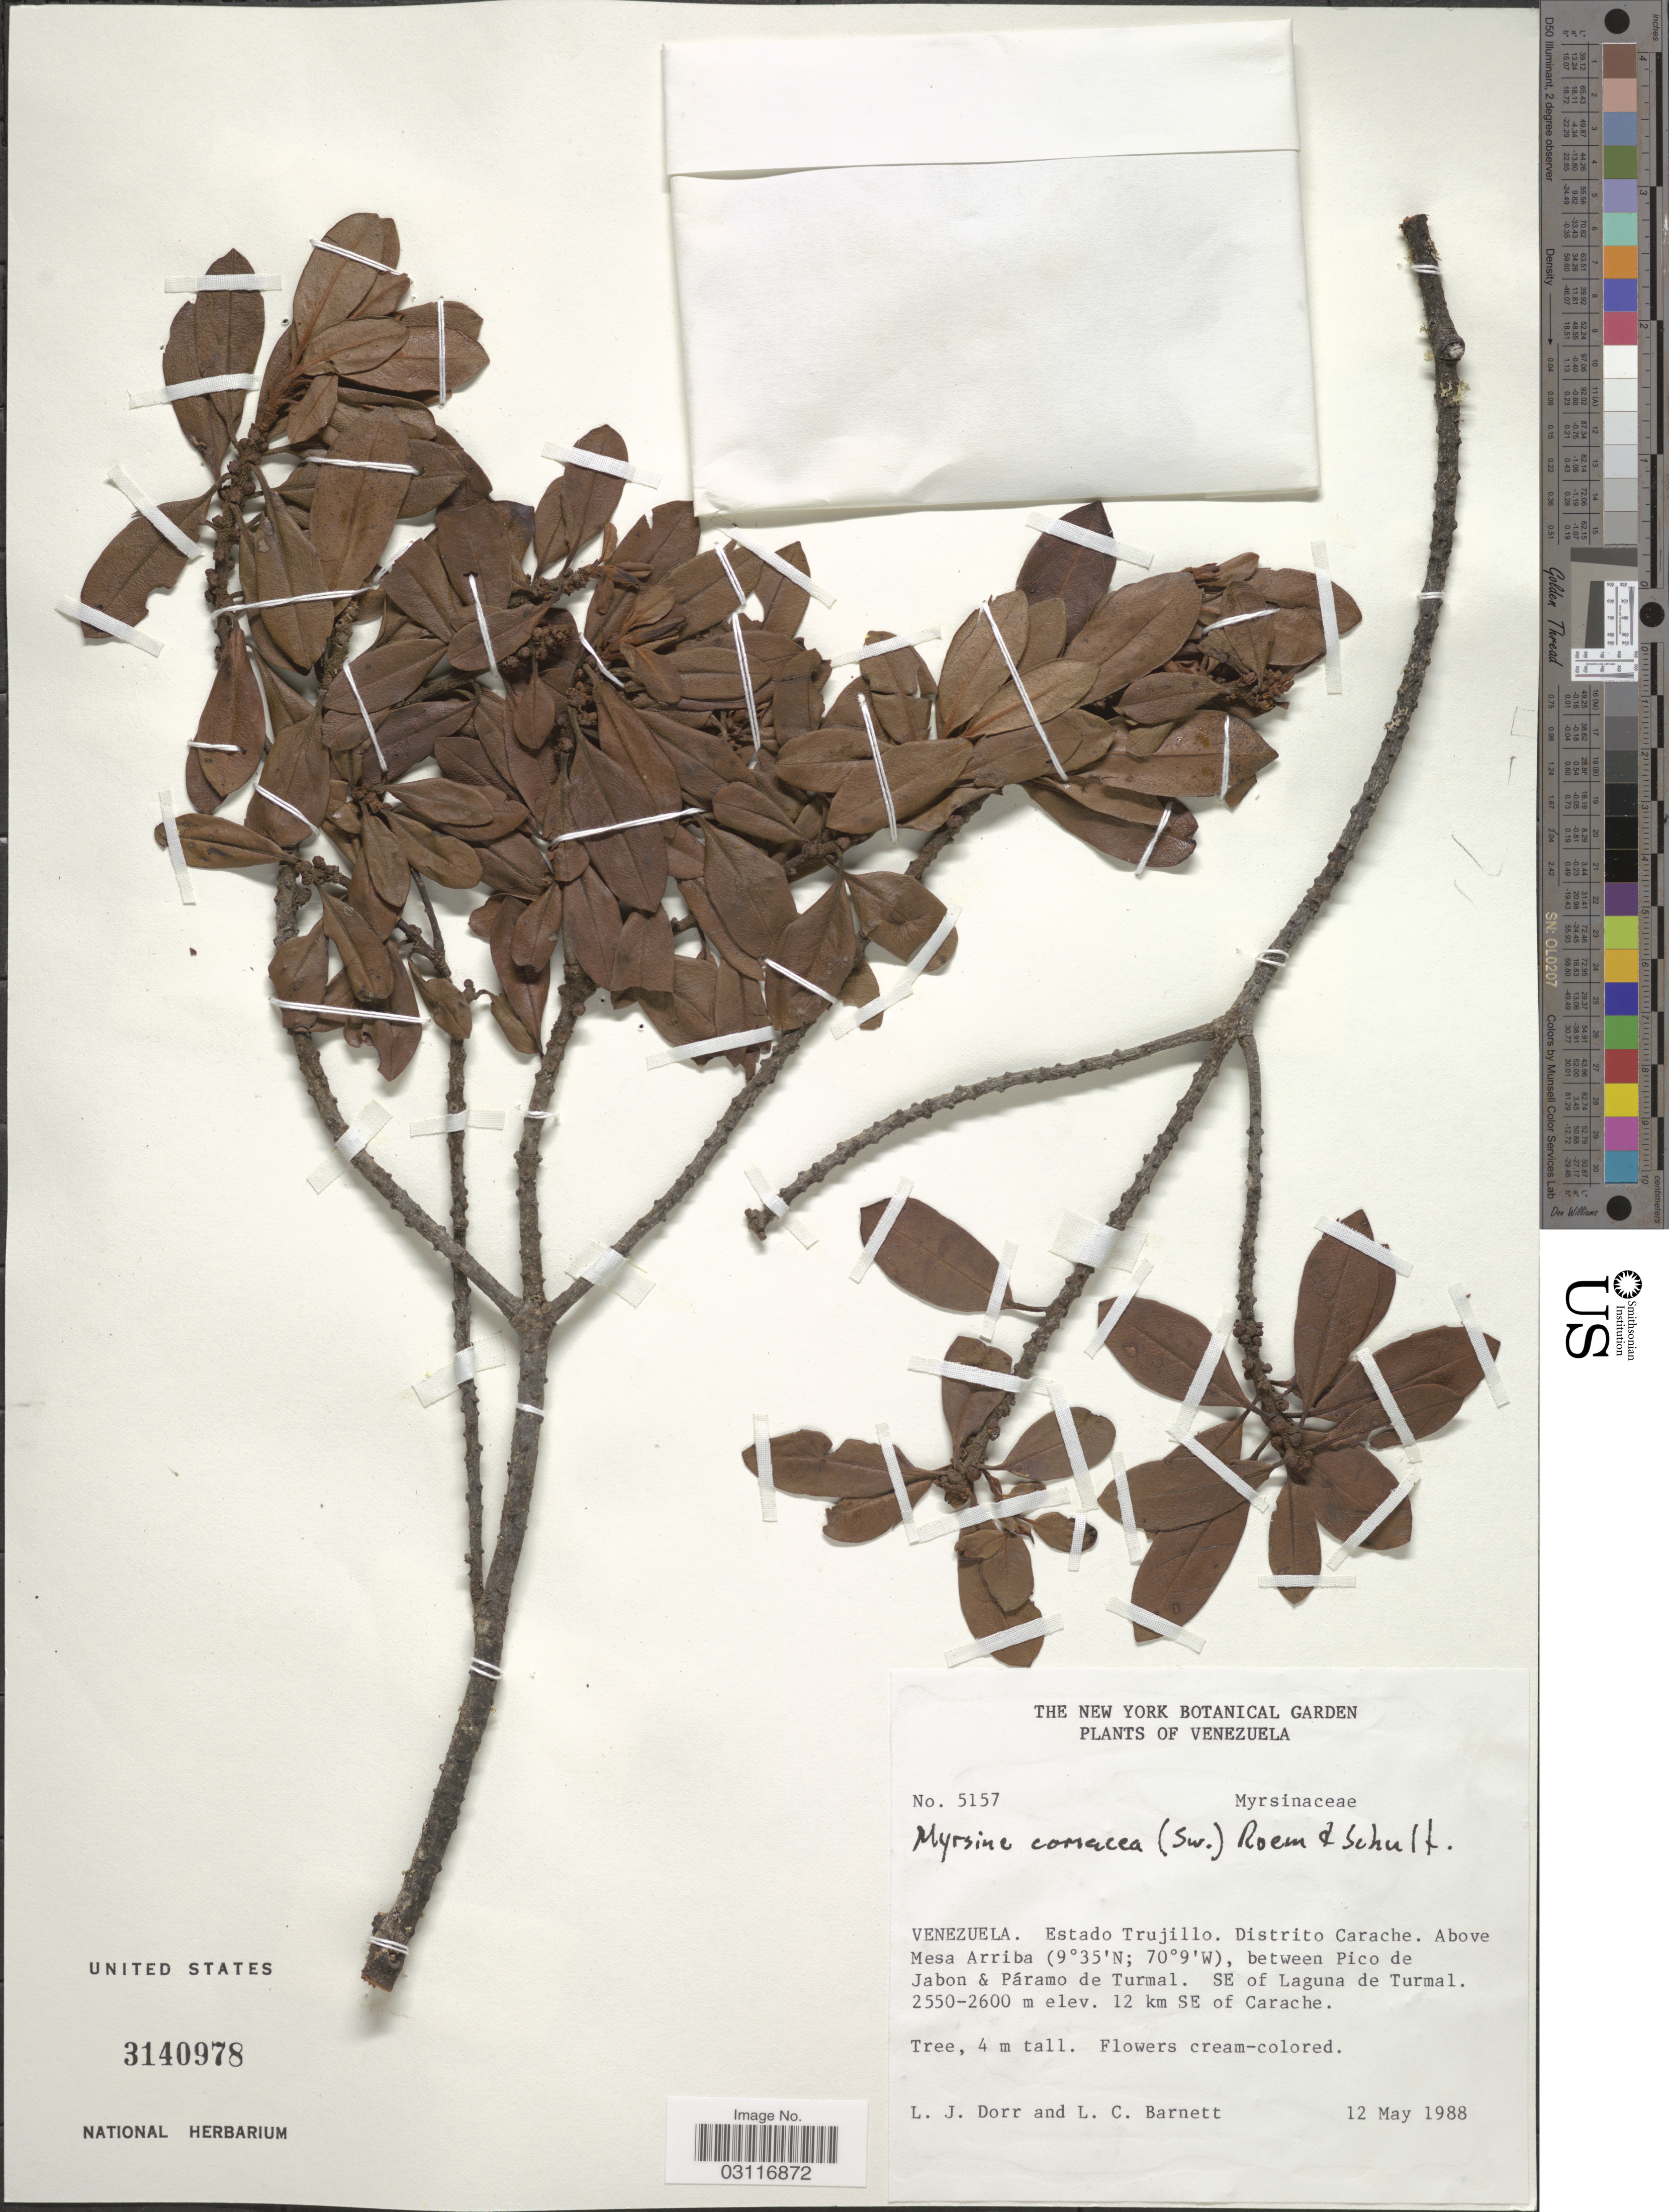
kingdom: Plantae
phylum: Tracheophyta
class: Magnoliopsida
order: Ericales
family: Primulaceae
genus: Myrsine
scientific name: Myrsine coriacea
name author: (Sw.) R. Br. ex Roem. & Schult.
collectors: L. J. Dorr & L. C. Barnett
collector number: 5157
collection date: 1988-05-12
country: Venezuela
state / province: Trujillo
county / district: Carache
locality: Above Mesa Arriba, between Pico de Jabon & Páramo de Turmal. SE of Laguna de Turmal. 12 km SE of Carache.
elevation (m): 2550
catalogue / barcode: US 3140978